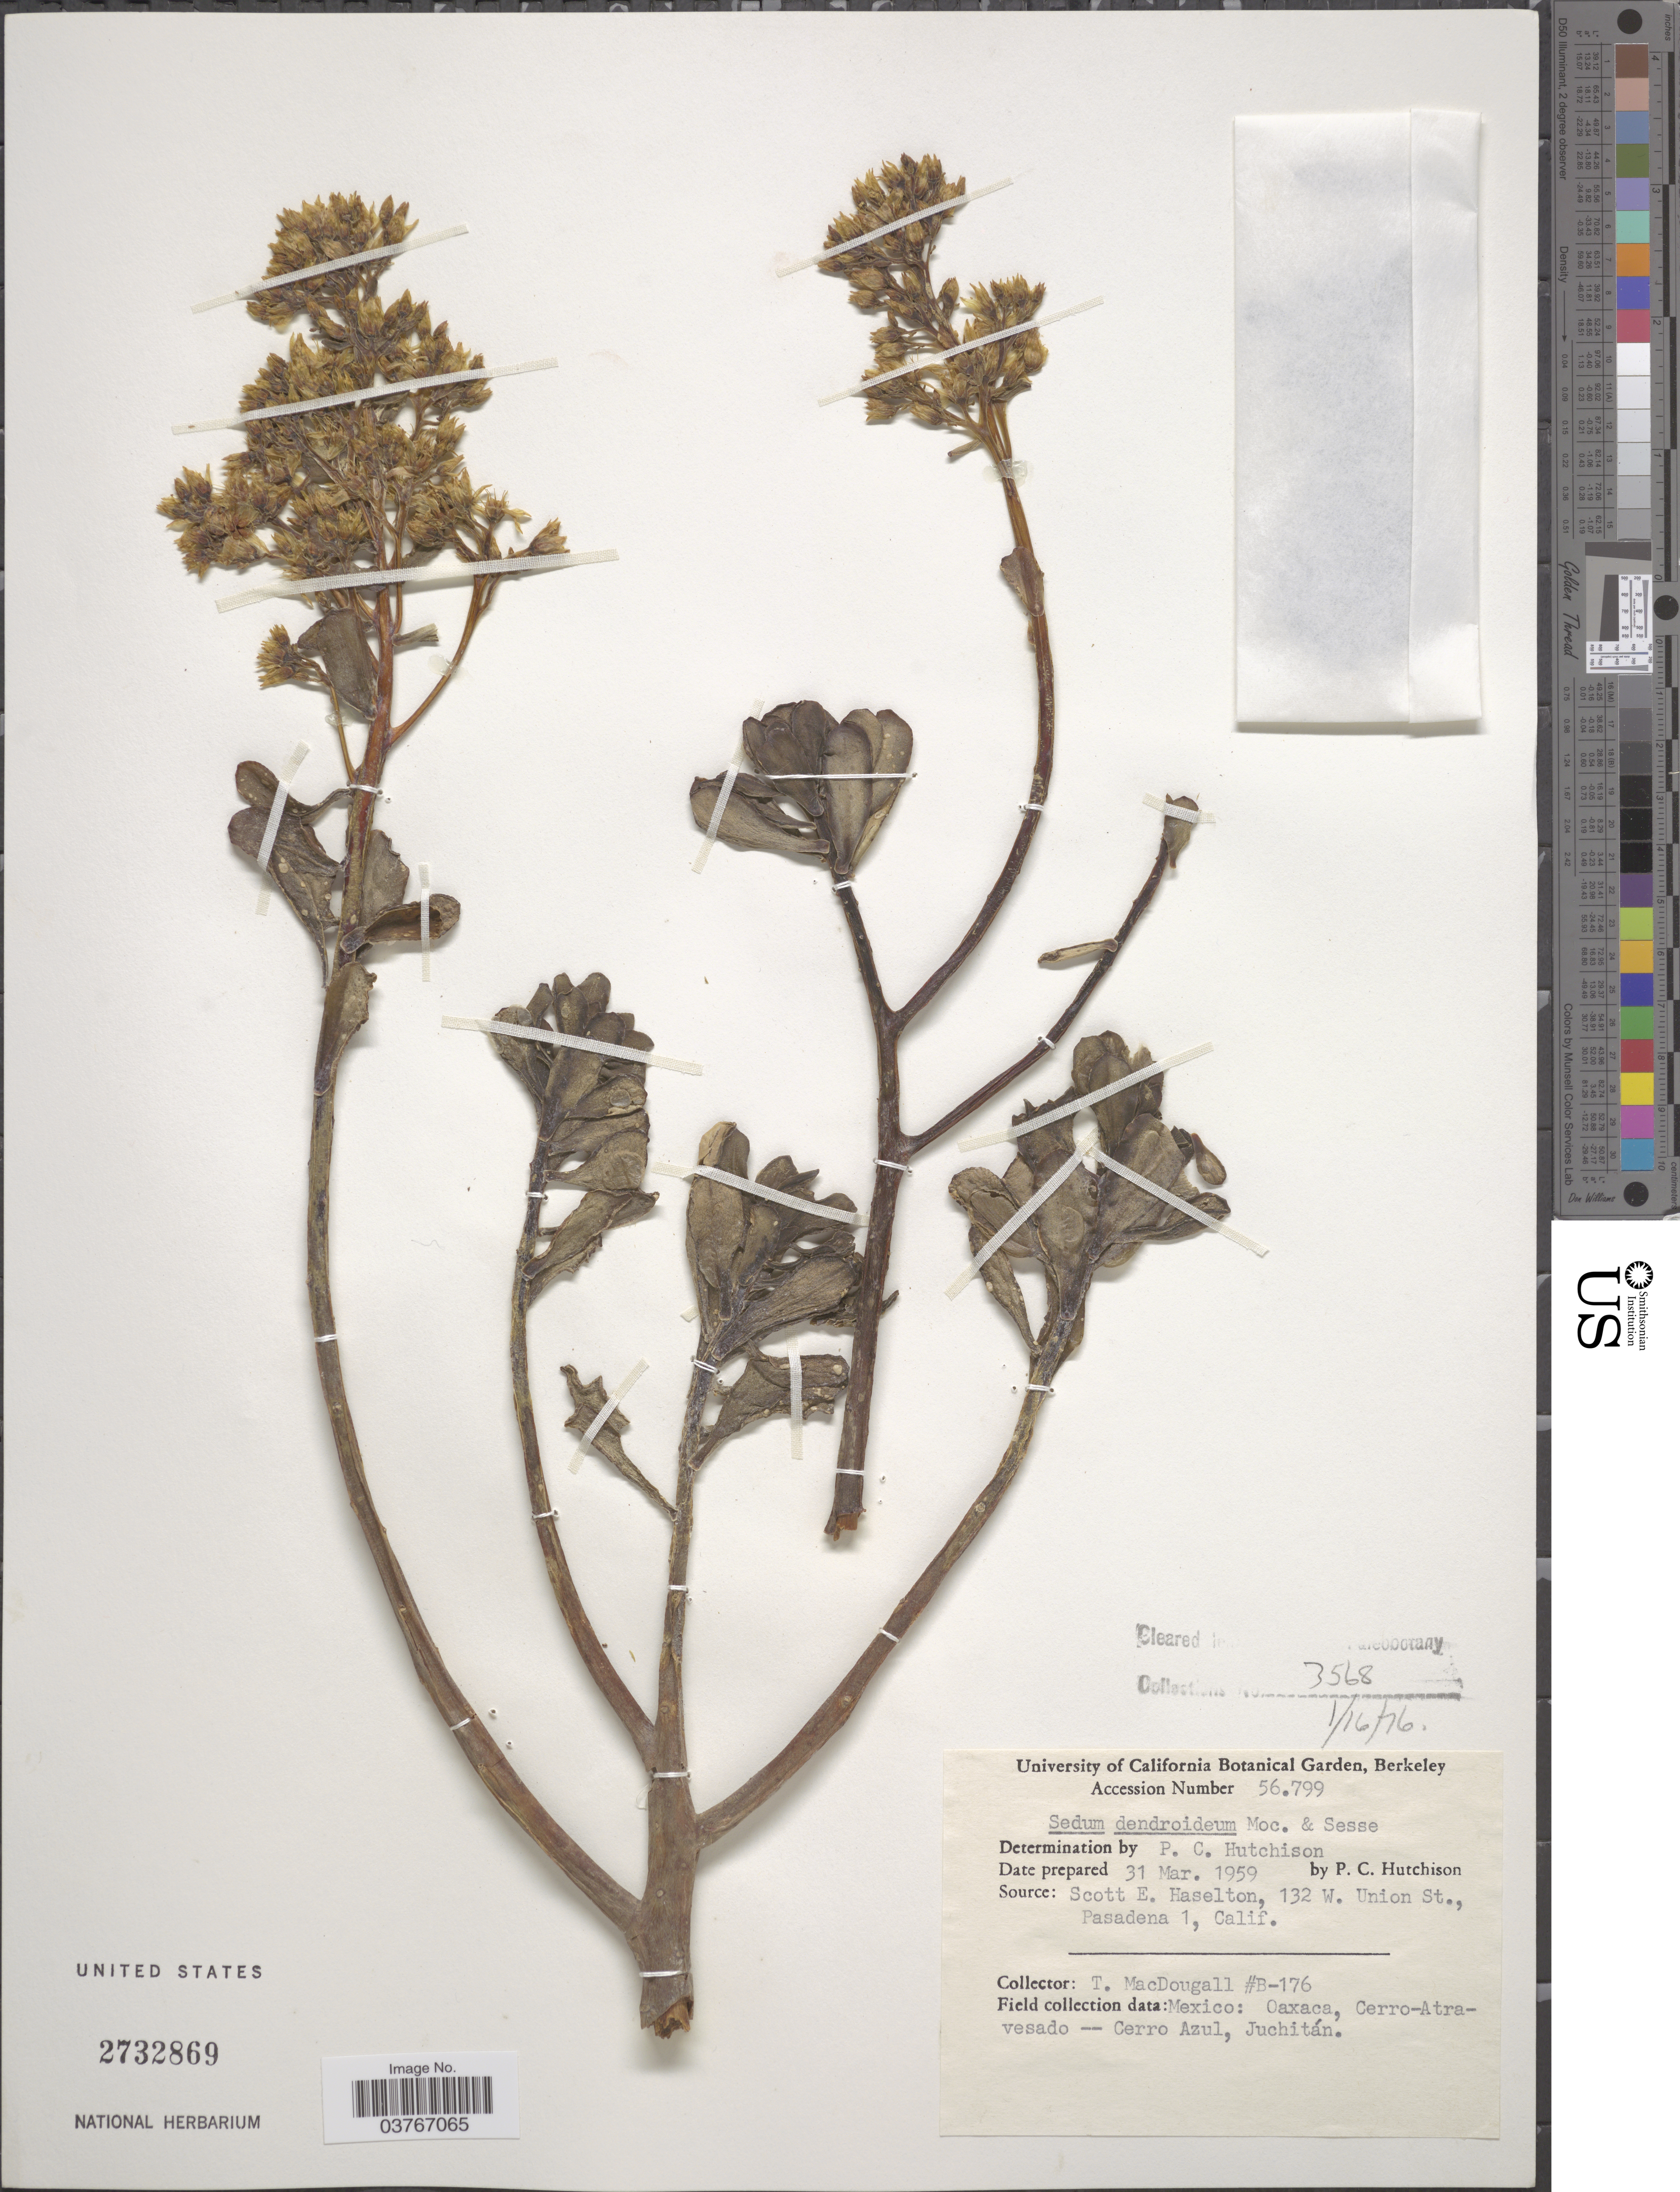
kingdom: Plantae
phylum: Tracheophyta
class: Magnoliopsida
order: Saxifragales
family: Crassulaceae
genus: Sedum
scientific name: Sedum dendroideum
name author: Moc. & Sessé ex DC.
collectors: P. C. Hutchison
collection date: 1959-03-31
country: United States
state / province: California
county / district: Alameda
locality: University of California Botanical Garden, Berkeley.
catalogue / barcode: US 2732869